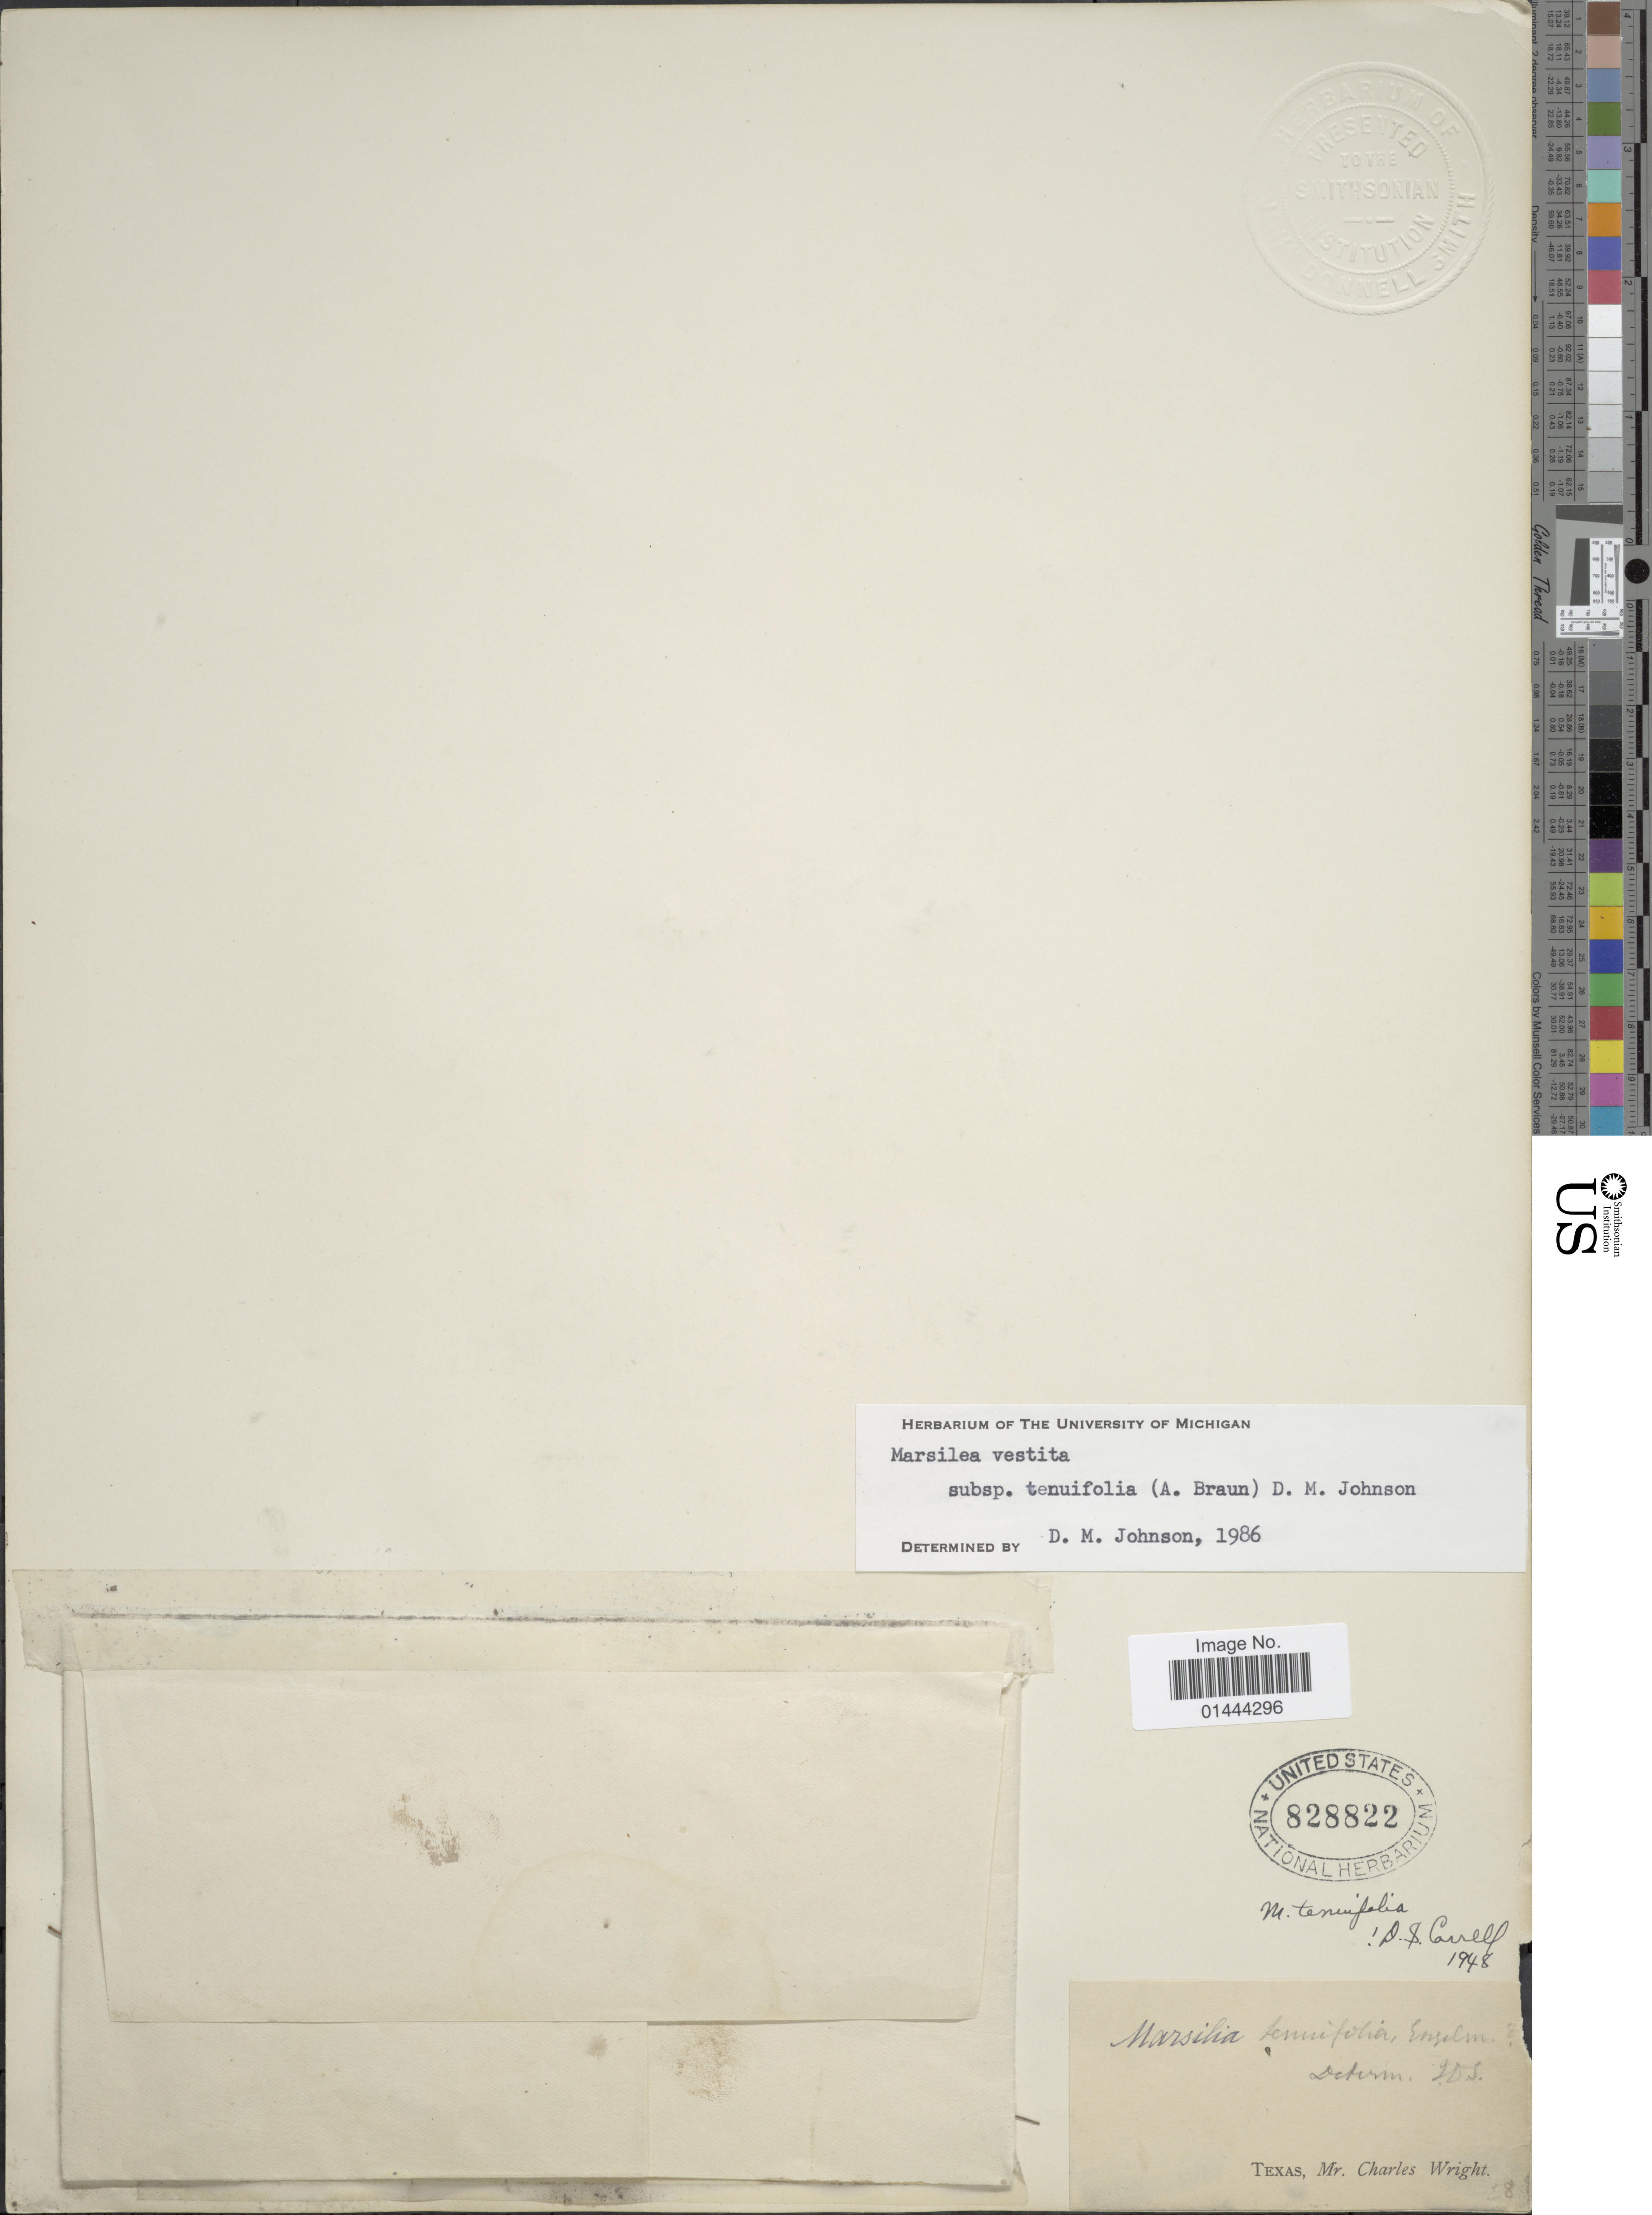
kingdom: Plantae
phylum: Tracheophyta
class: Polypodiopsida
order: Salviniales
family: Marsileaceae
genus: Marsilea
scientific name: Marsilea vestita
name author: Hook. & Grev.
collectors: C. H. Wright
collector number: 288*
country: United States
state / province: Texas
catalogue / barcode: US 828822